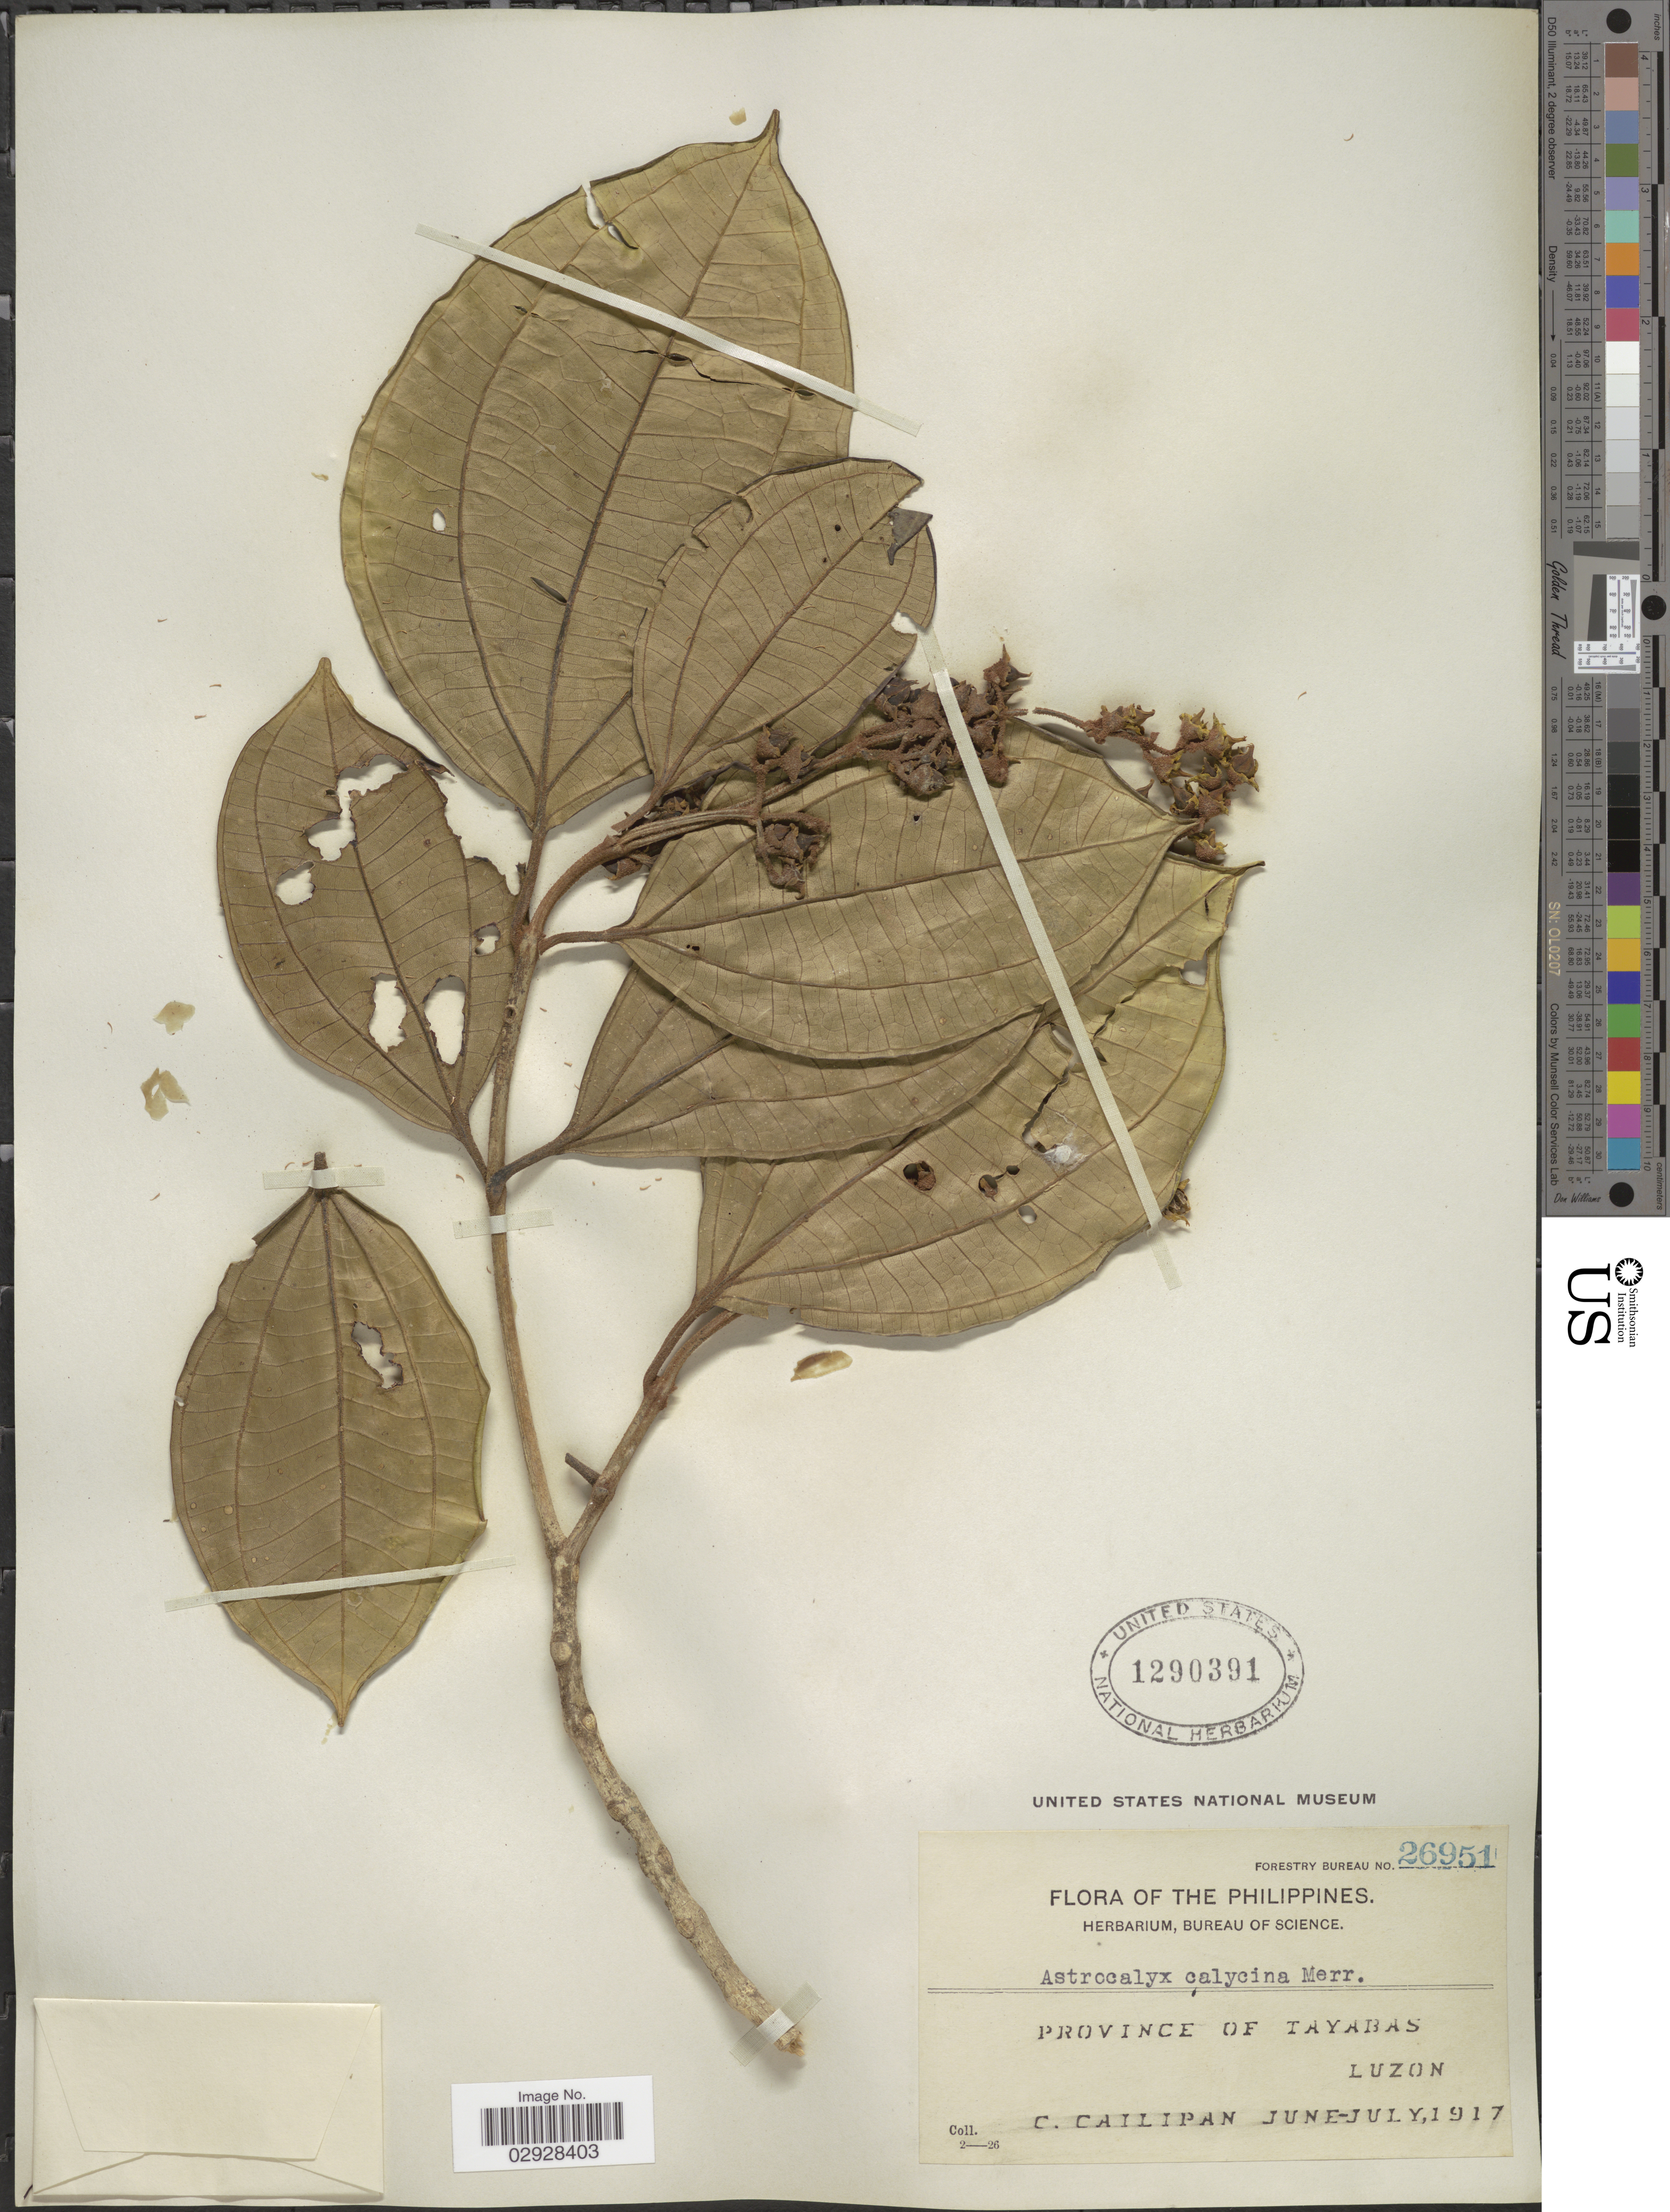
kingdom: Plantae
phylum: Tracheophyta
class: Magnoliopsida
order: Myrtales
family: Melastomataceae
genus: Astrocalyx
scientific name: Astrocalyx calycina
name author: Merr.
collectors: C. Cailipan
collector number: Forestry Bureau 26951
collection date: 1917-06/1917-07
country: Philippines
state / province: Calabarzon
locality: Province of Tayabas, Luzon.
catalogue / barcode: US 1290391